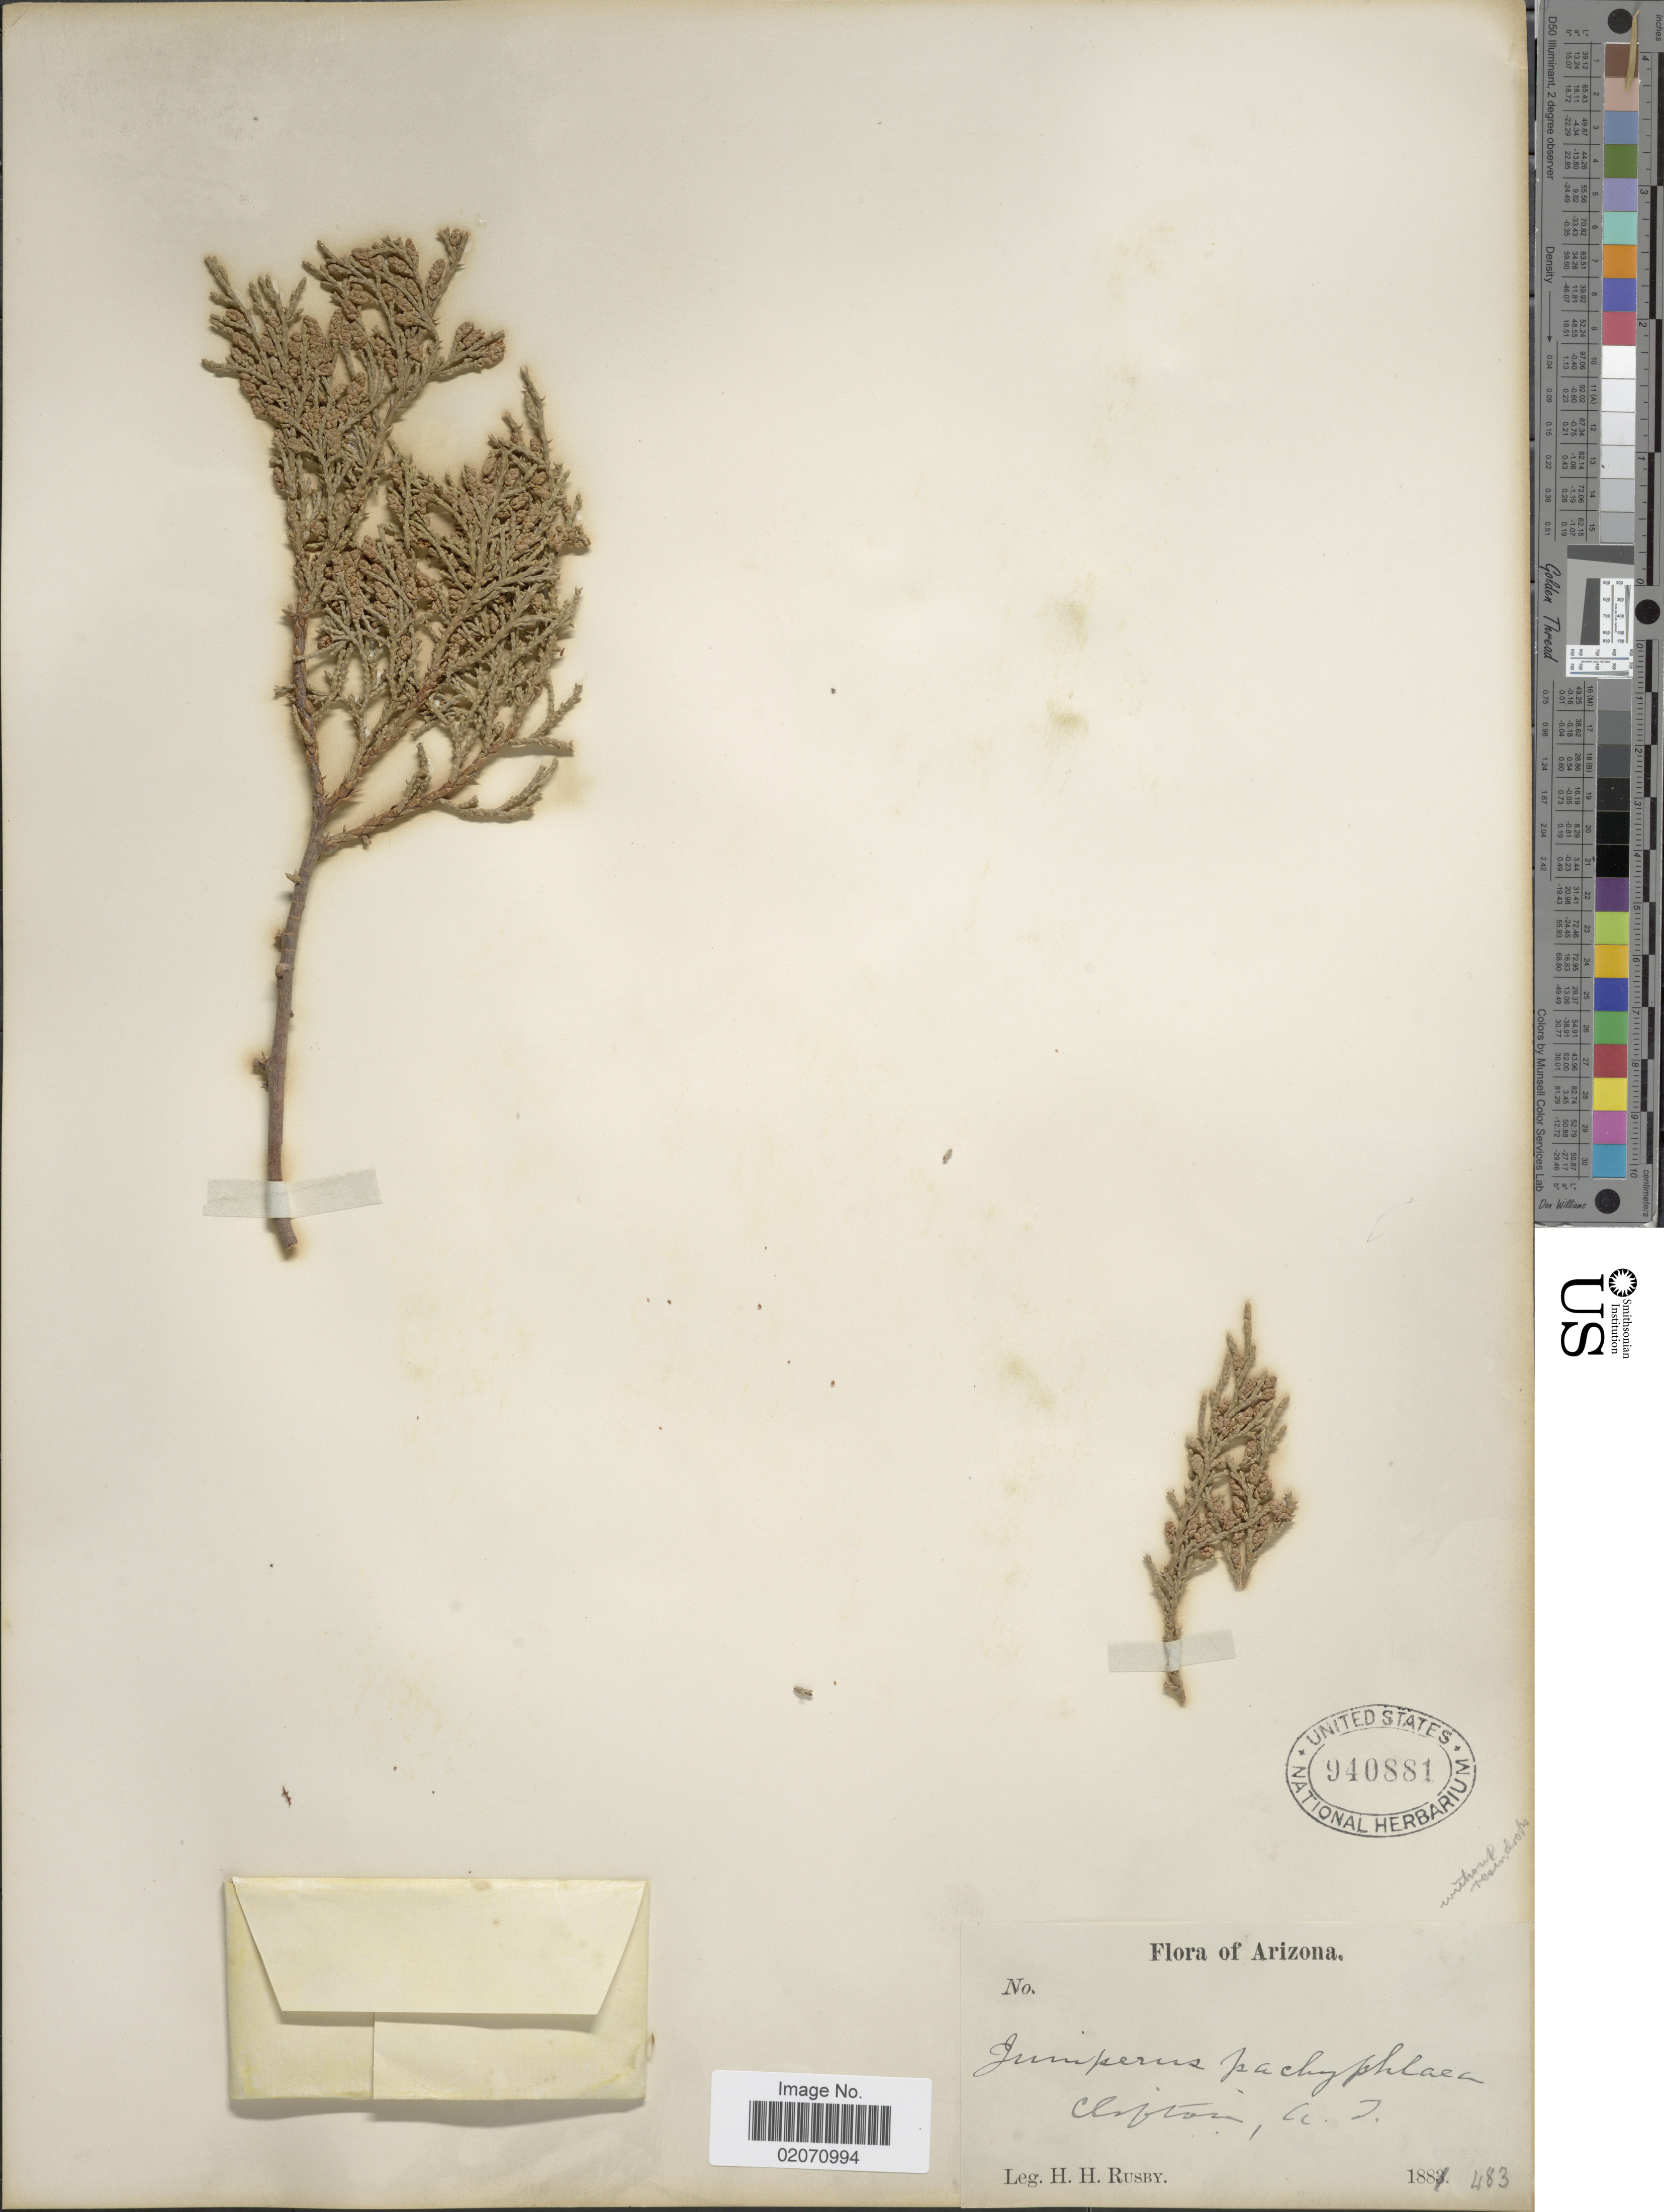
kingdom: Plantae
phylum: Tracheophyta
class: Pinopsida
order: Pinales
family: Cupressaceae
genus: Juniperus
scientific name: Juniperus deppeana var. pachyphlaea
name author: (Torr.) Martínez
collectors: H. H. Rusby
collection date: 1881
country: United States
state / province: Arizona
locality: Clifton, Arizona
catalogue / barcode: US 940881